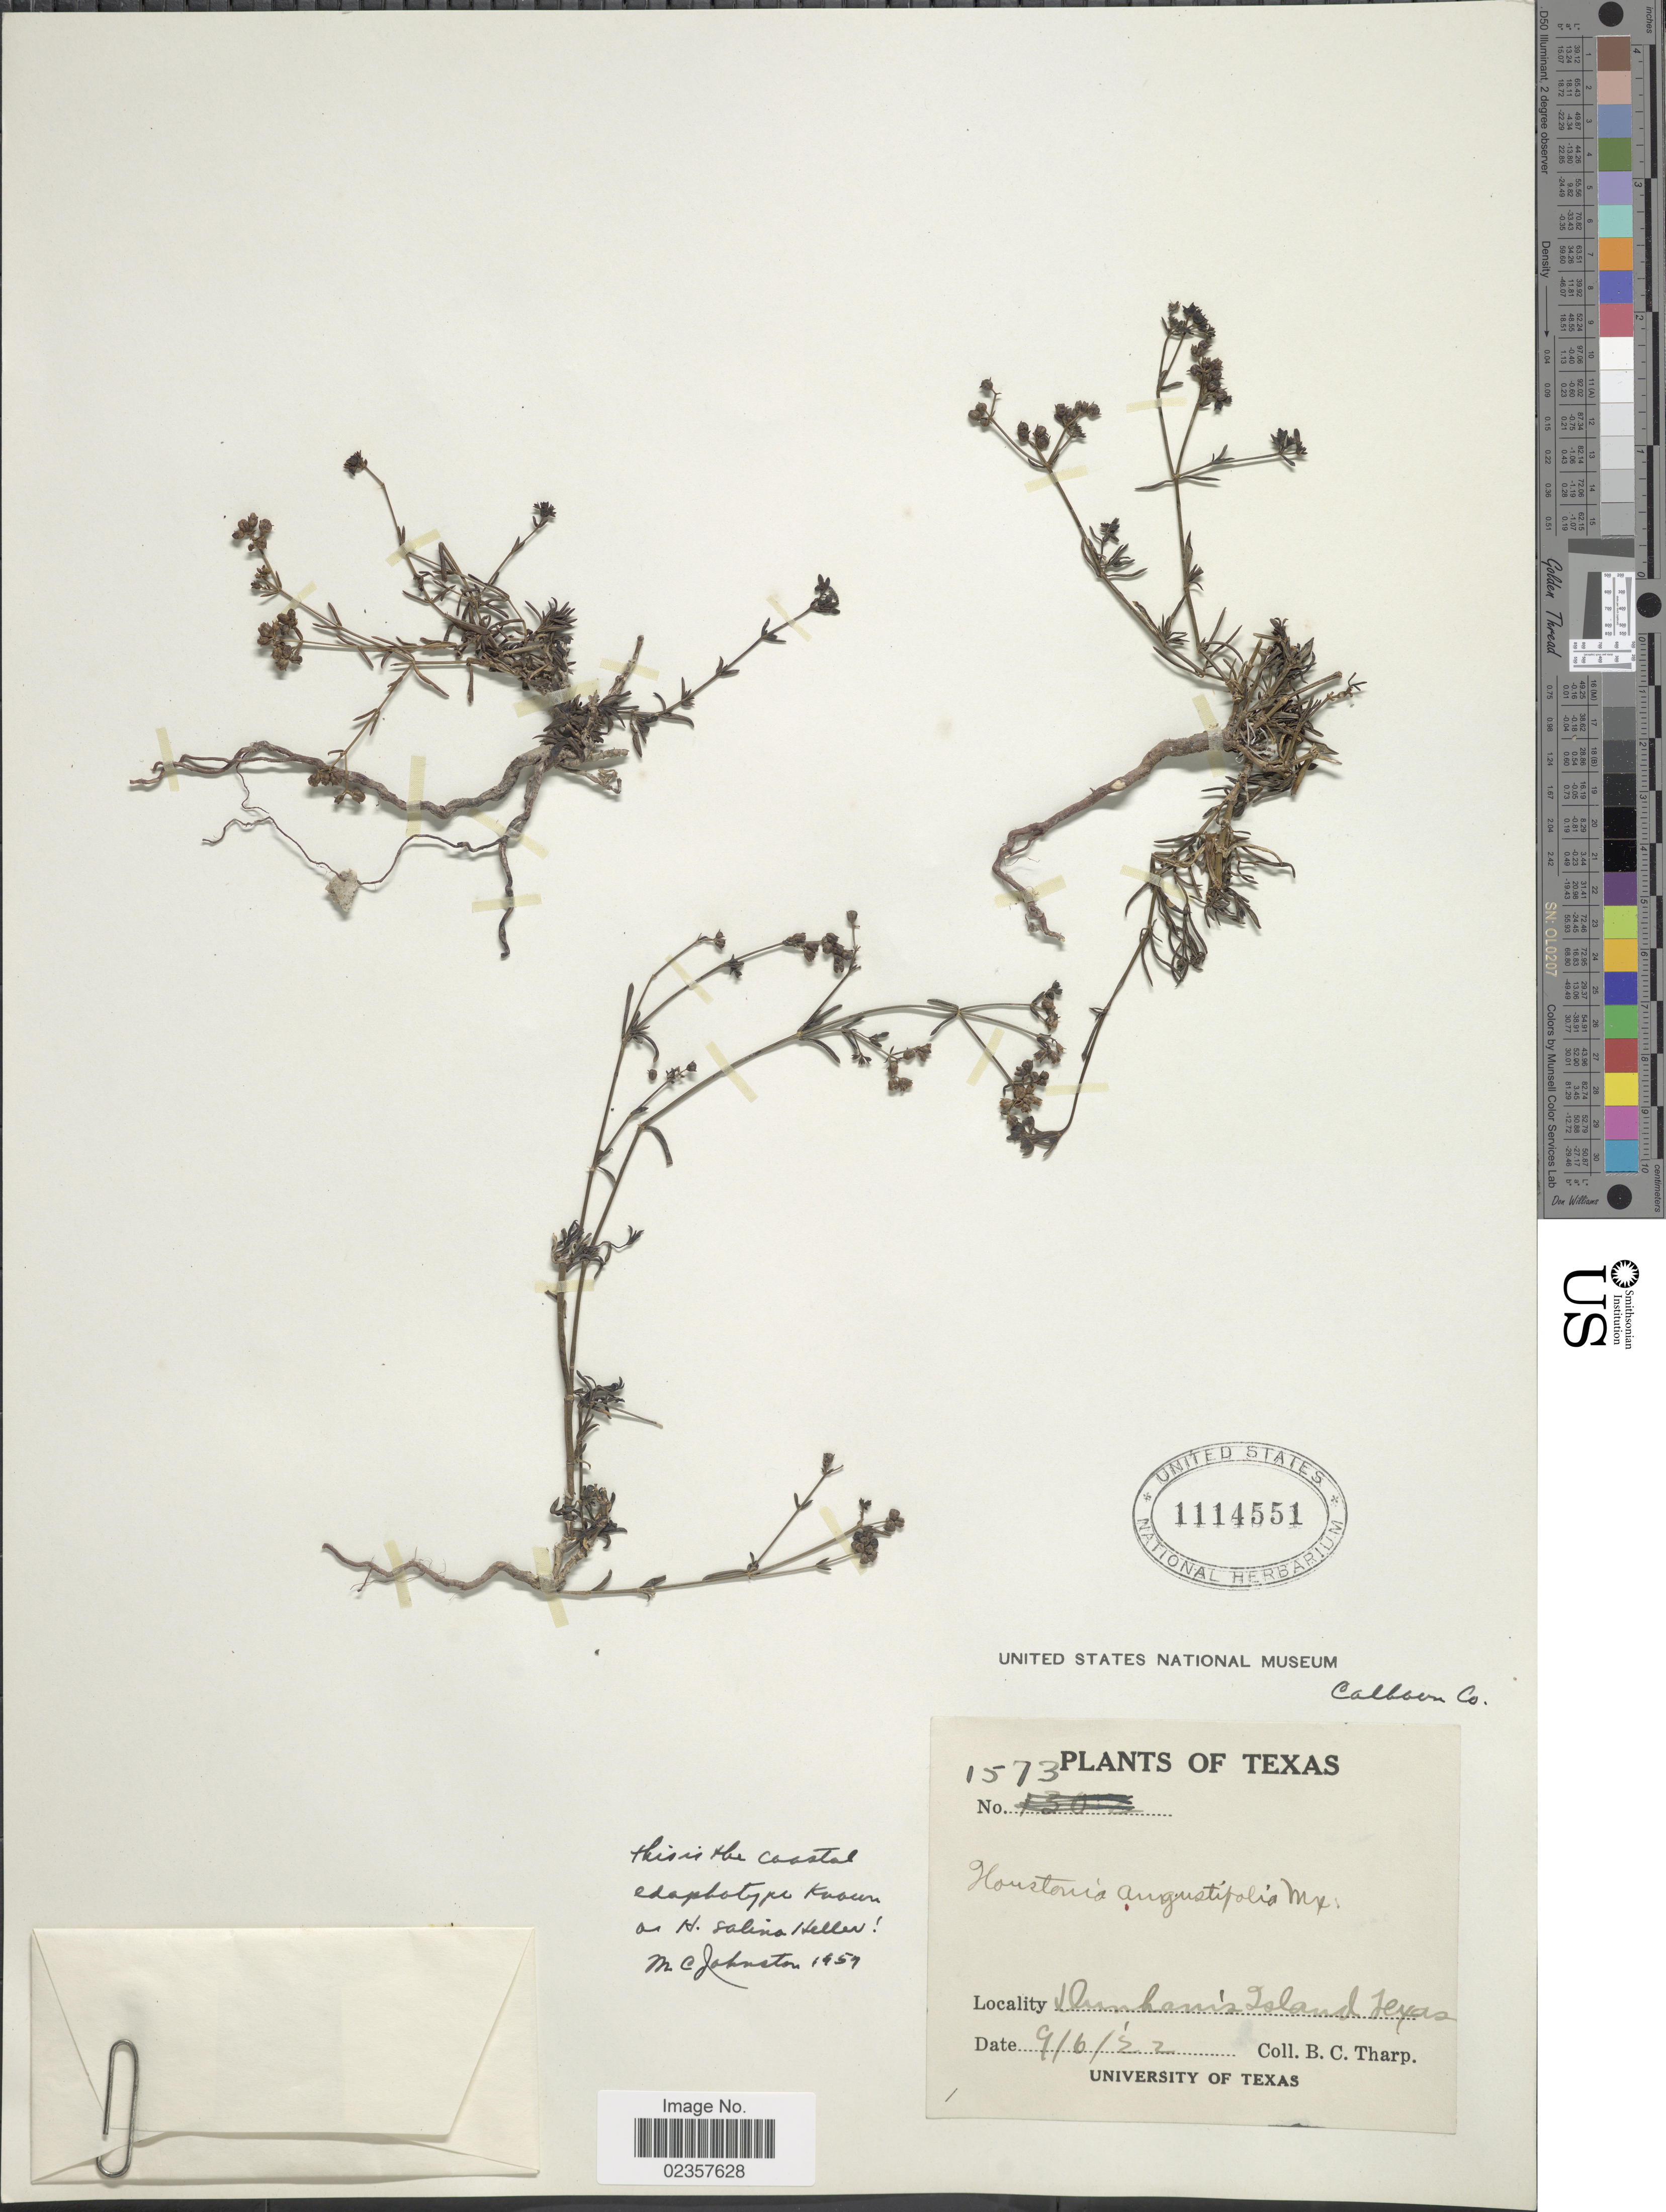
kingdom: Plantae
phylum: Tracheophyta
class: Magnoliopsida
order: Gentianales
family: Rubiaceae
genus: Houstonia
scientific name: Houstonia nigricans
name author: (Lam.) Fernald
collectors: B. C. Tharp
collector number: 1573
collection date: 1922-09-06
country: United States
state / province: Texas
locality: Dunham's Island.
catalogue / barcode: US 1114551